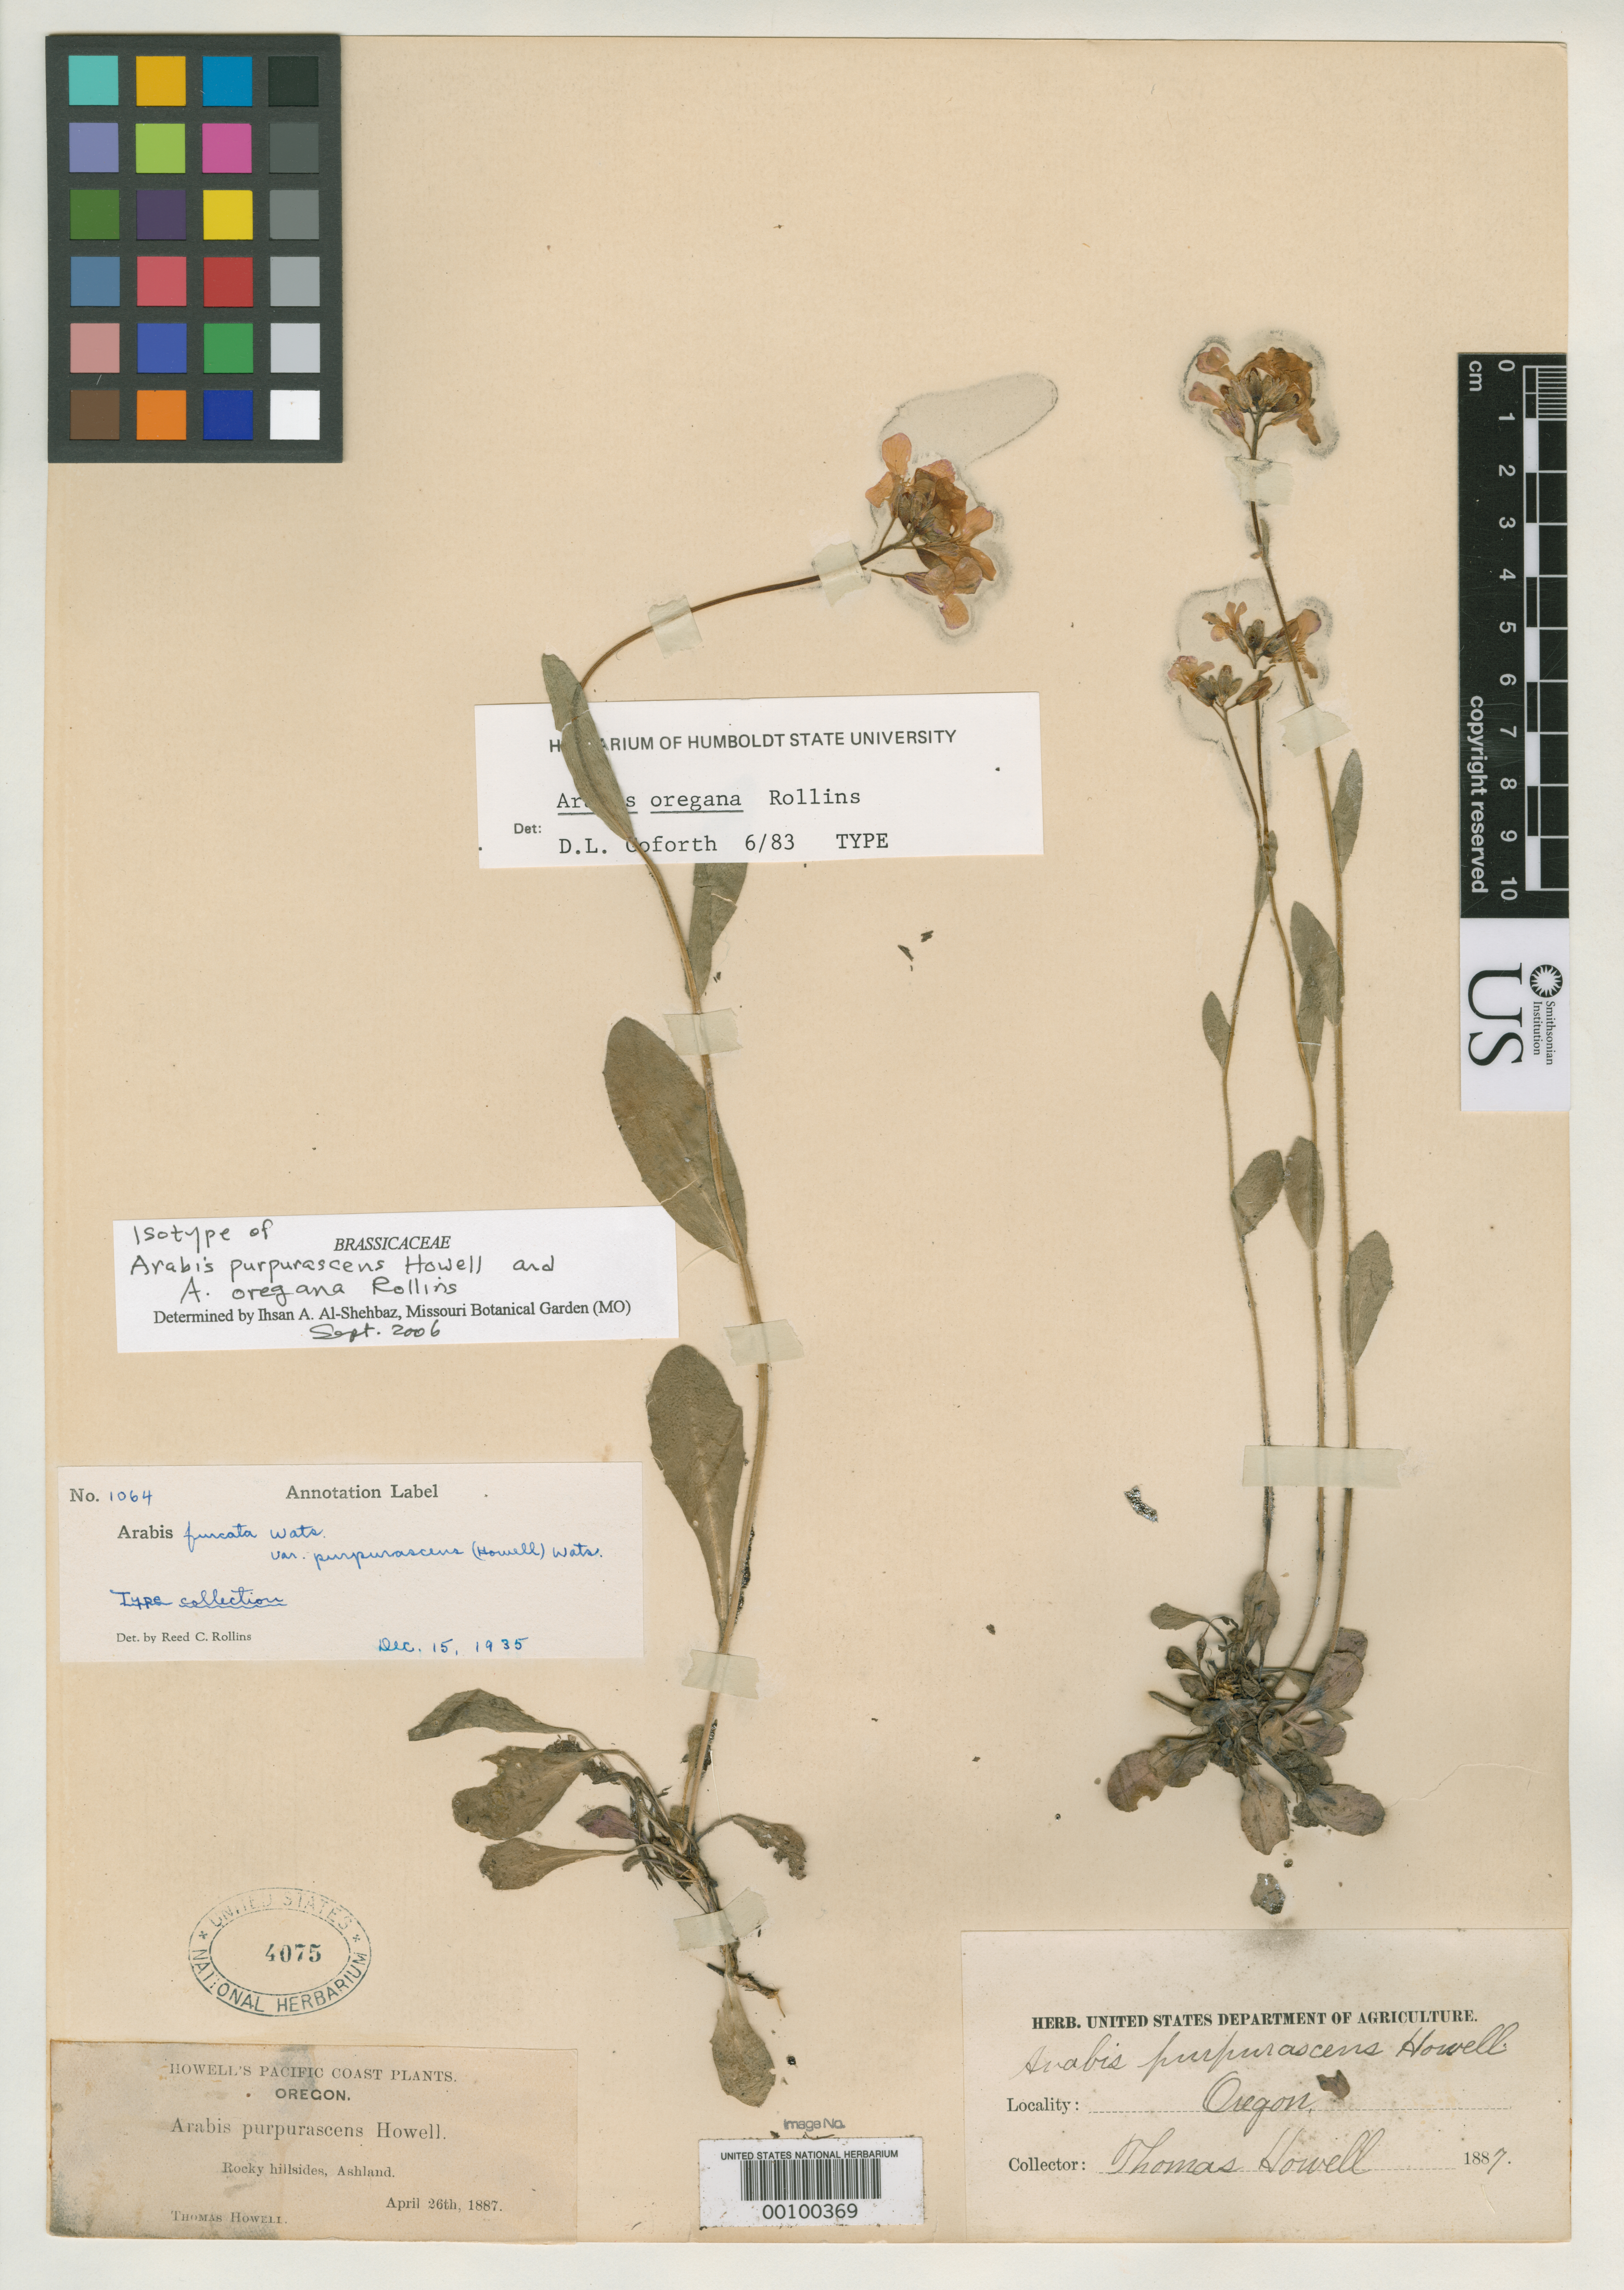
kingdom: Plantae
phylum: Tracheophyta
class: Magnoliopsida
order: Brassicales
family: Brassicaceae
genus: Arabis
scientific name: Arabis purpurascens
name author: Howell in Greene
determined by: Goforth, D. L.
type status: Isotype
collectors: T. J. Howell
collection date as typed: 26 Apr 1887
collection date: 1887-04-26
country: United States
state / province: Oregon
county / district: Jackson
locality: Rocky hillsides, Ashland.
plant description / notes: Nom. illeg., later homonym of Arabis purpurascens Presl (1825).; Also an isotype of Arabis oregana Rollins, nom. nov.; Nom. nov. for Arabis purpurascens Howell ex Green, non A. purpurascens Presl (1825).; Also an isotype of Arabis purpurascens Howell ex Greene, nom. illeg.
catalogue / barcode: US 4075